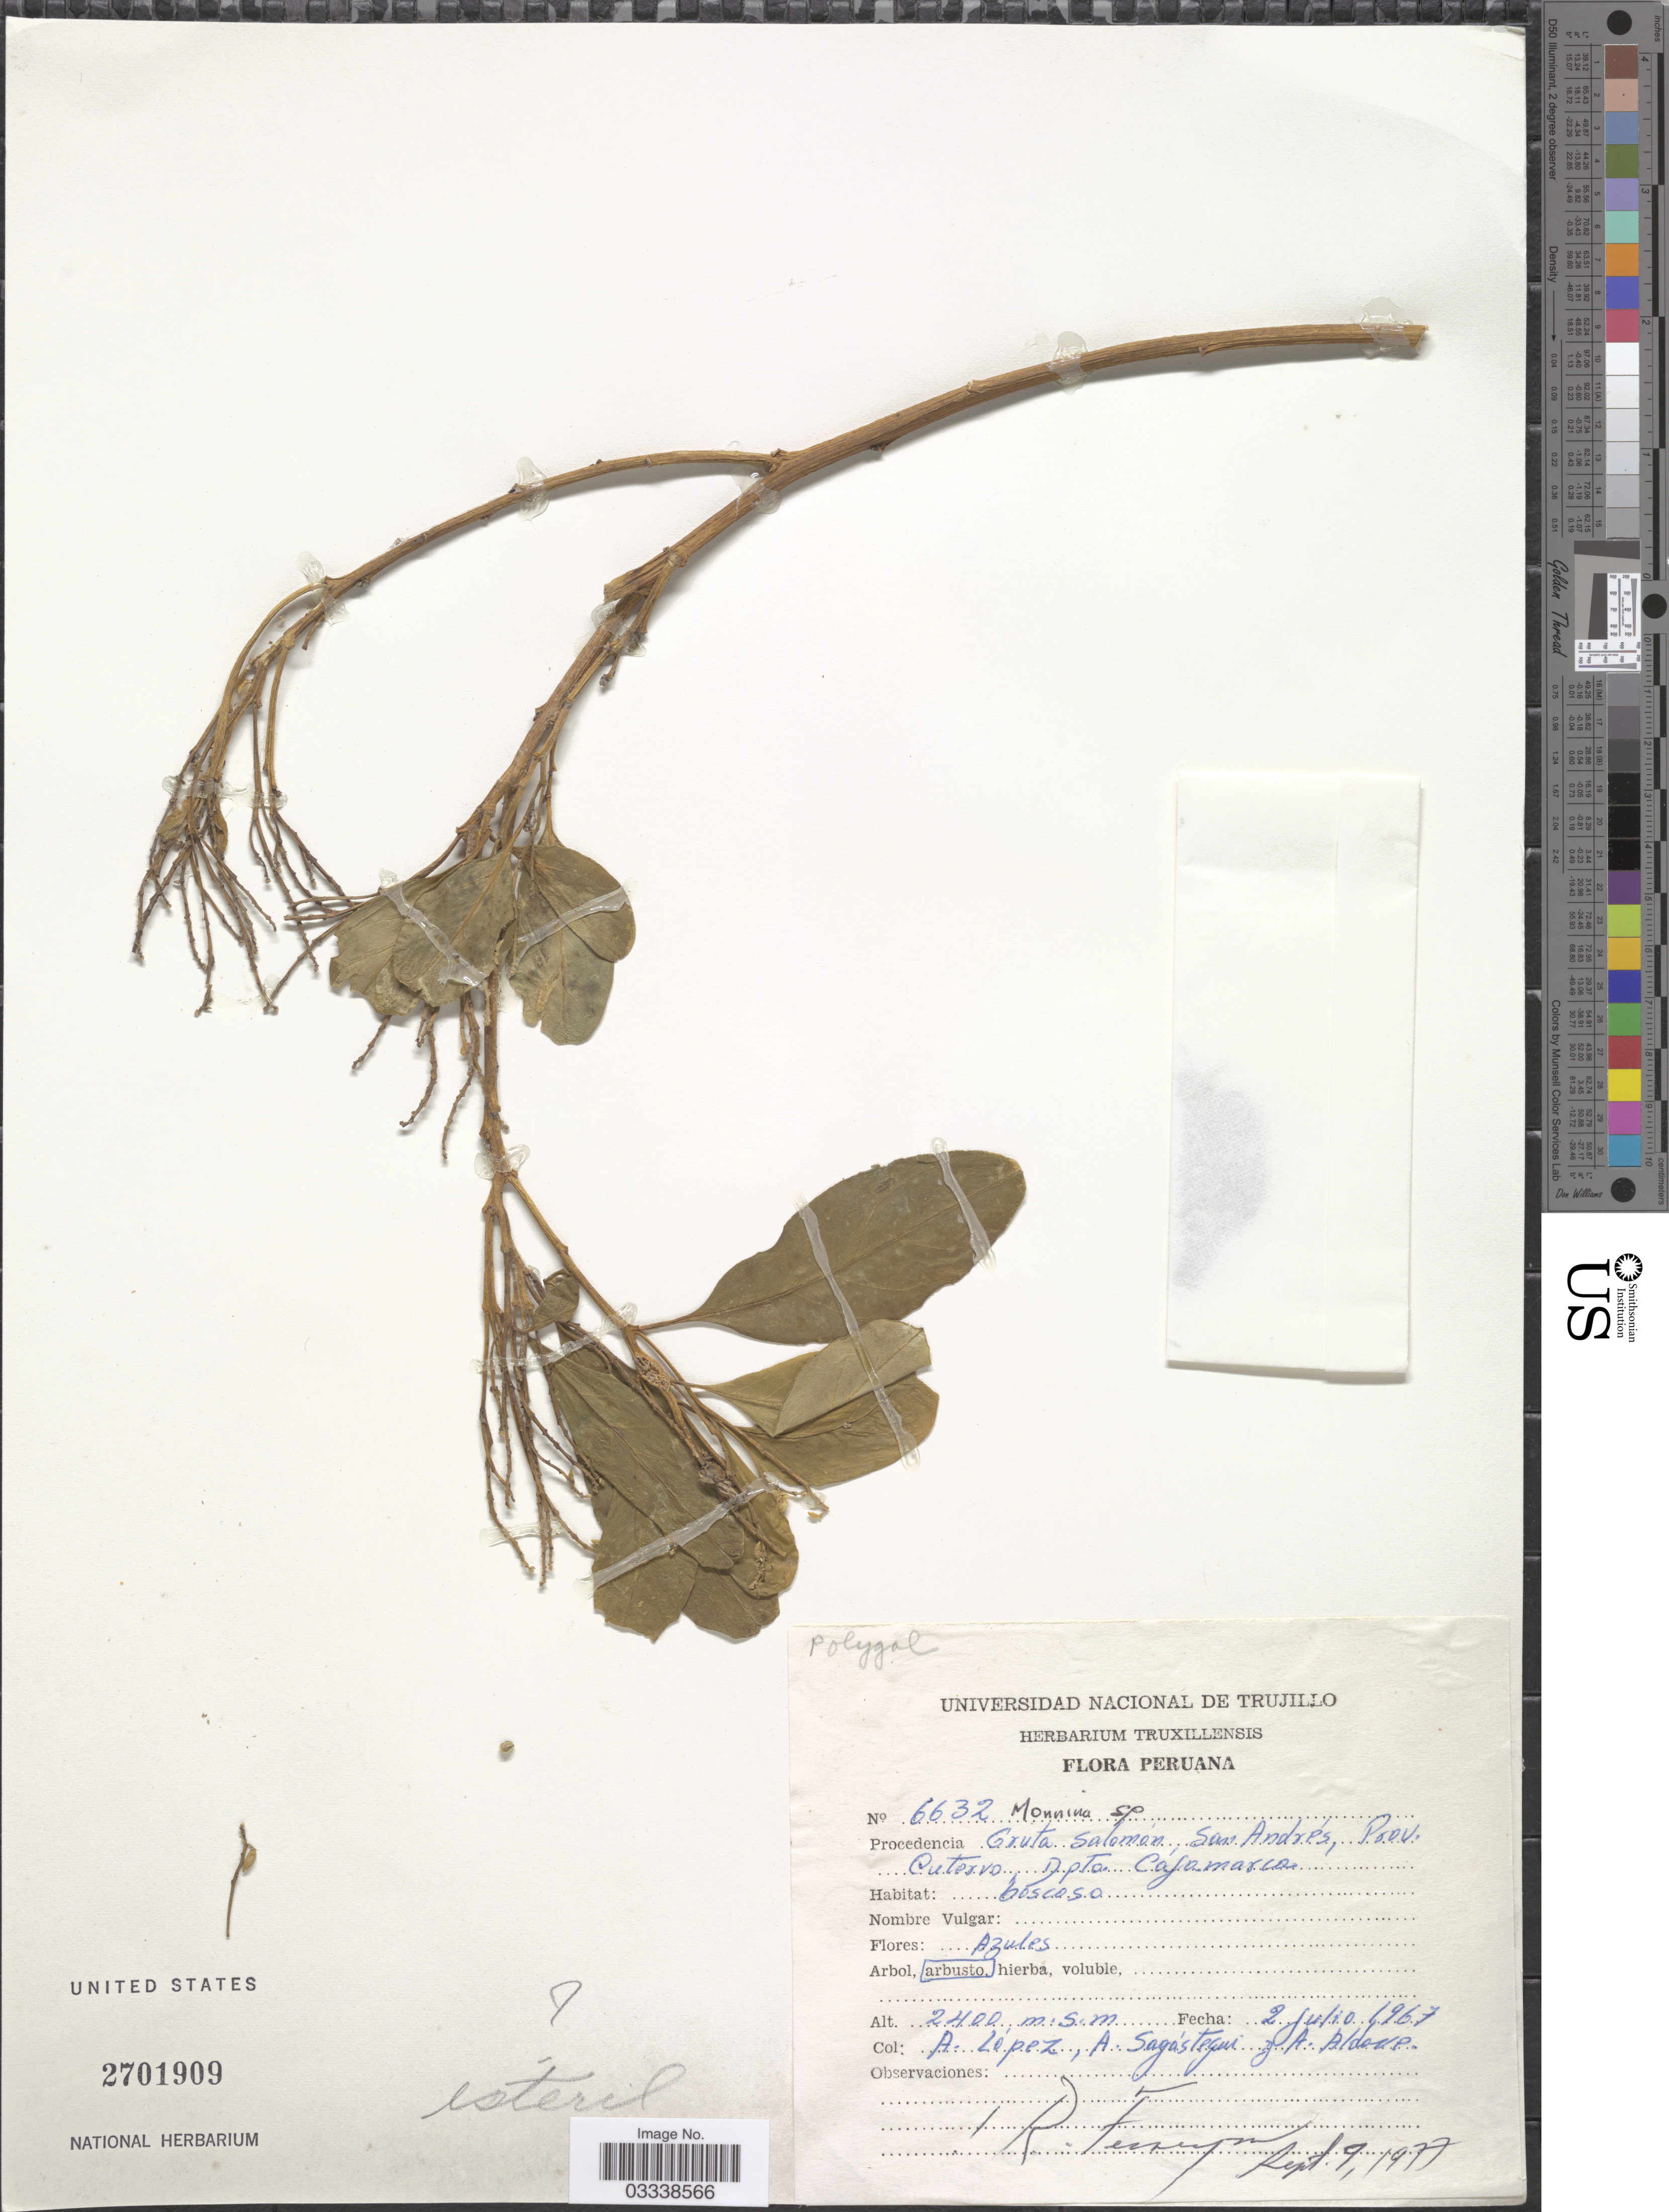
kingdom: Plantae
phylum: Tracheophyta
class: Magnoliopsida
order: Fabales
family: Polygalaceae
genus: Monnina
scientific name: Monnina sp.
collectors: A. López, A. Sagastegui & A. Aldave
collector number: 6632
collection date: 1967-07-02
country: Peru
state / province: Cajamarca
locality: Procedencia Gruta Salomón, San Andrés, Prov. Cutervo, Dpto. Cajamarca.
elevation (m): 2400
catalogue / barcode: US 2701909